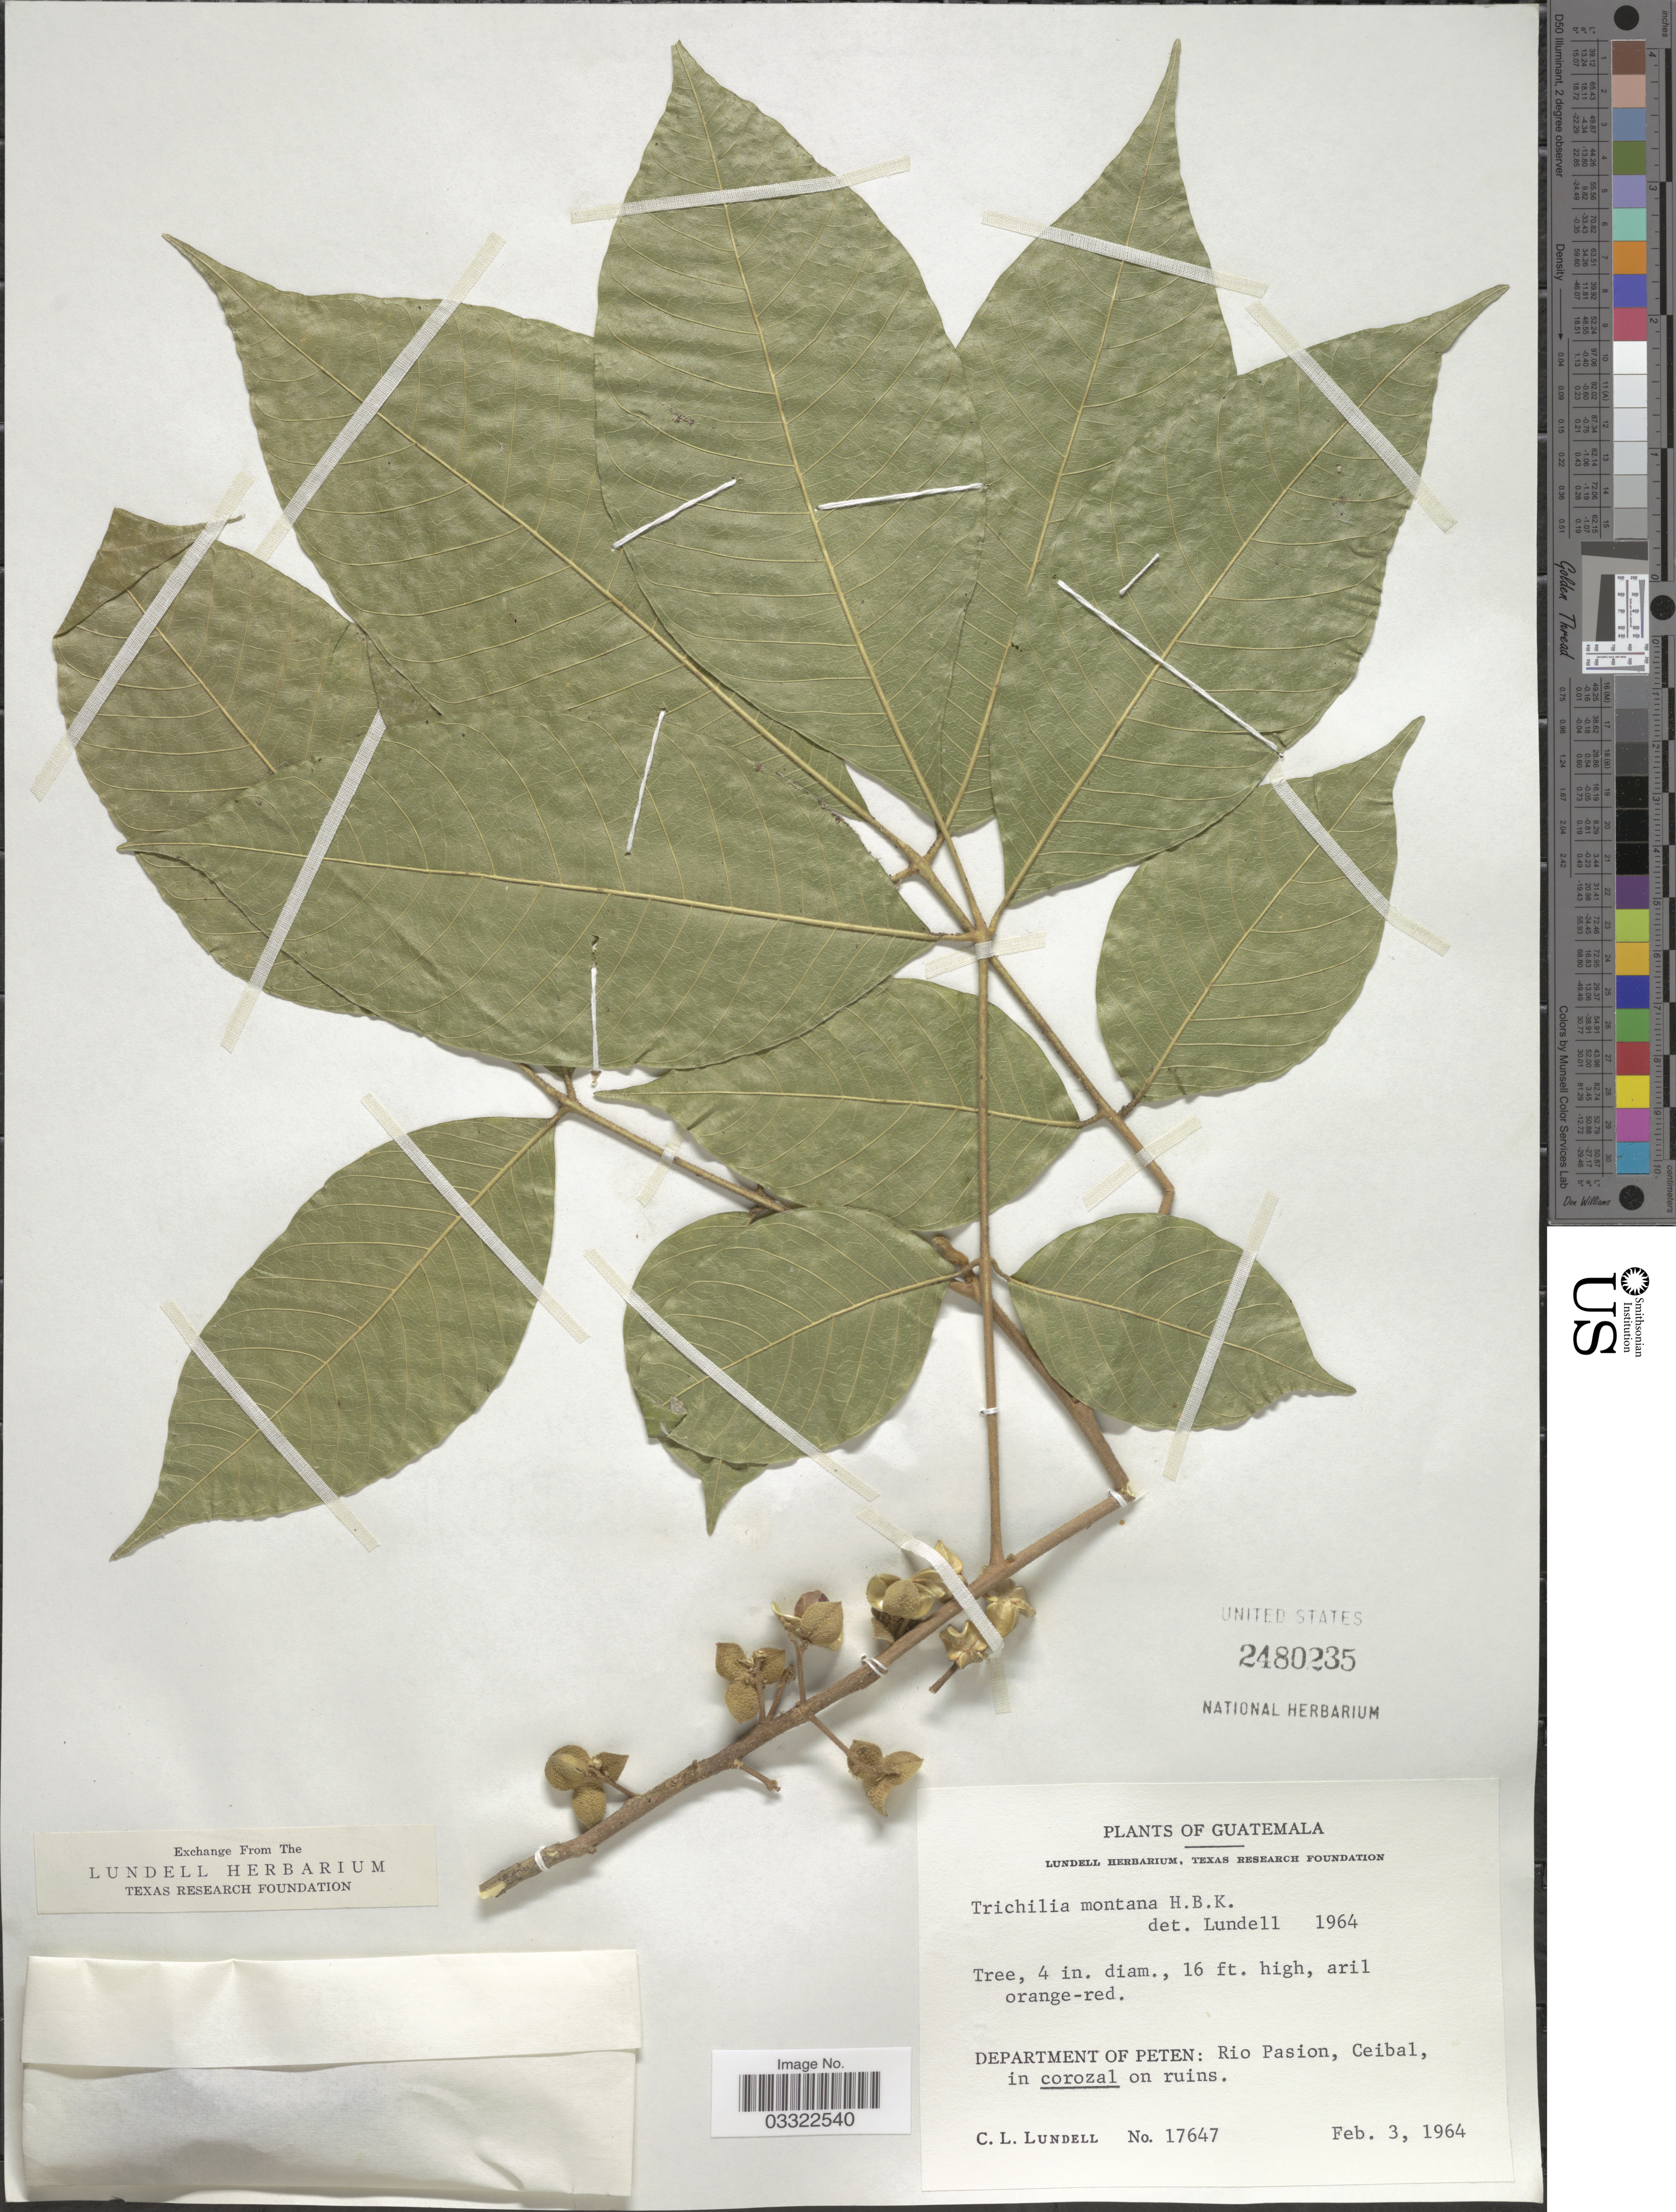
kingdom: Plantae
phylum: Tracheophyta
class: Magnoliopsida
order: Sapindales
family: Meliaceae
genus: Trichilia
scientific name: Trichilia montana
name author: Kunth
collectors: C. L. Lundell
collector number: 17647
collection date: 1964-02-03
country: Guatemala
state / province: El Petén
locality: Department of Peten: Rio Pasion, Ceibal, in corozal on ruins.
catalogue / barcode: US 2480235